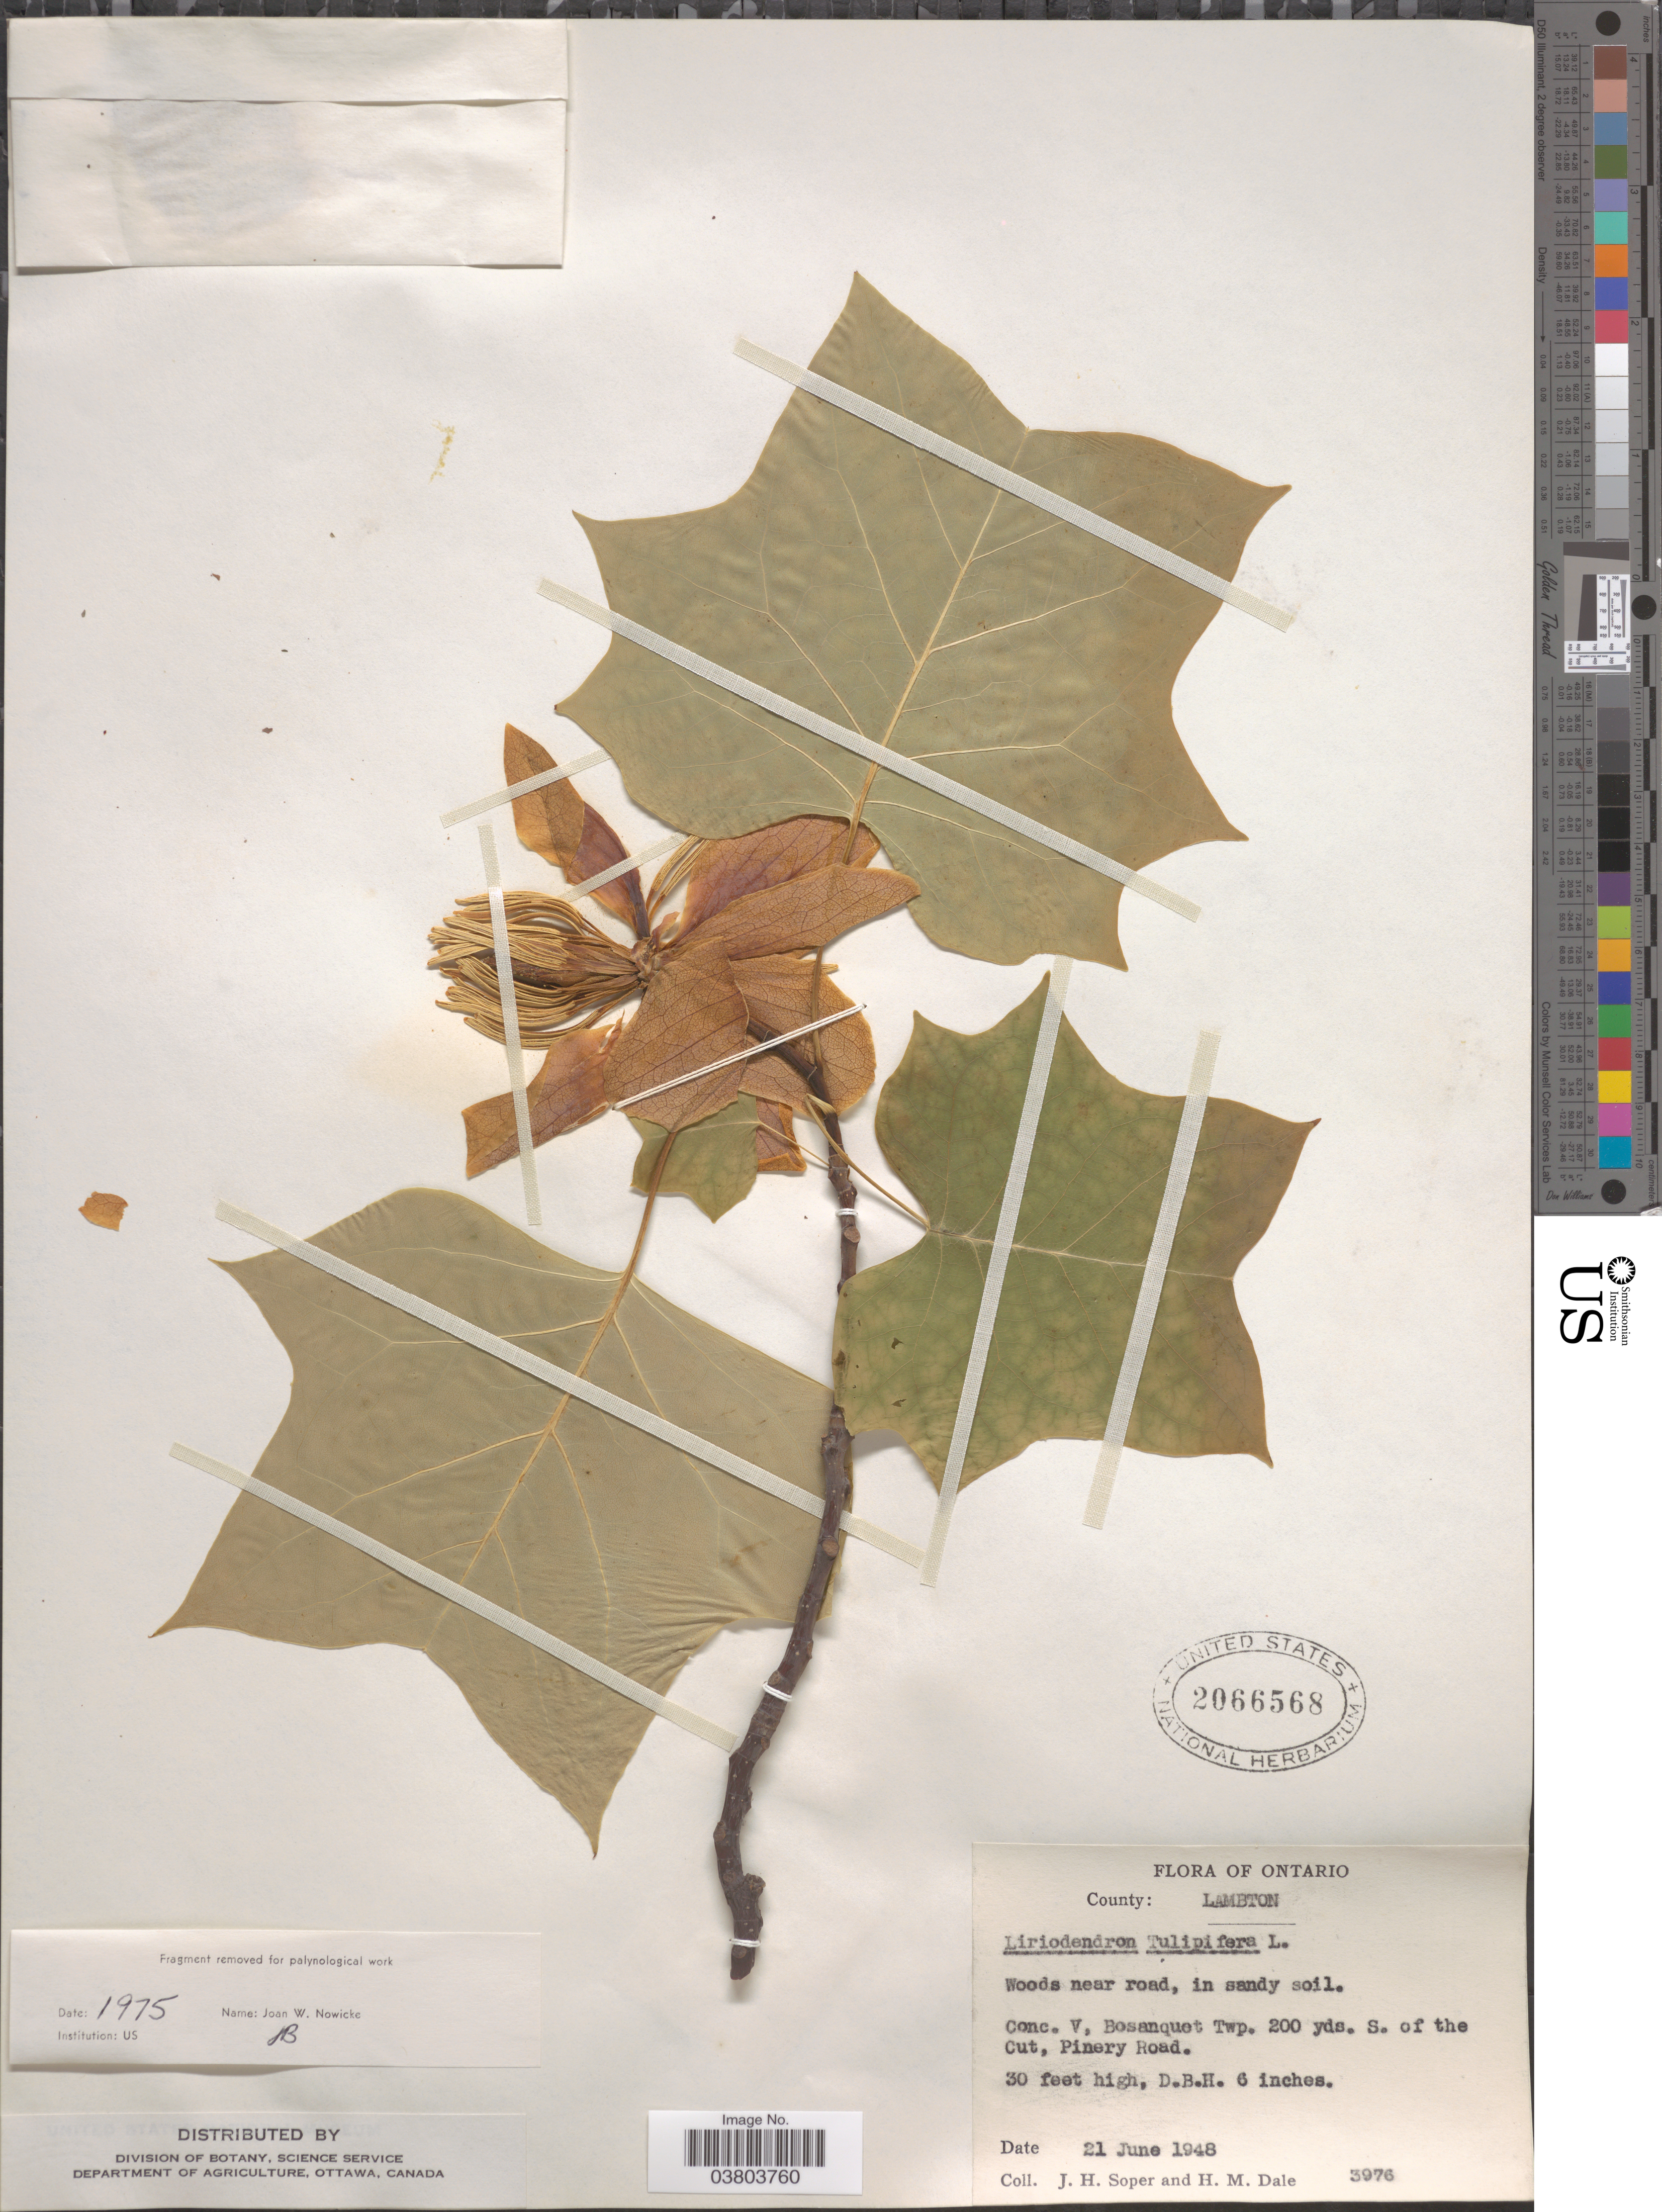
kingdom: Plantae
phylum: Tracheophyta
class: Magnoliopsida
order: Magnoliales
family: Magnoliaceae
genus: Liriodendron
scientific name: Liriodendron tulipifera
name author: L.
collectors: J. H. Soper & H. M. Dale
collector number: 3976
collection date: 1948-06-21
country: Canada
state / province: Ontario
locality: County: Lambton. Near road. Conc. V, Bosanquet Twp. 200 yds. S. of the Cut, Pinery road.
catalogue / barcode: US 2066568